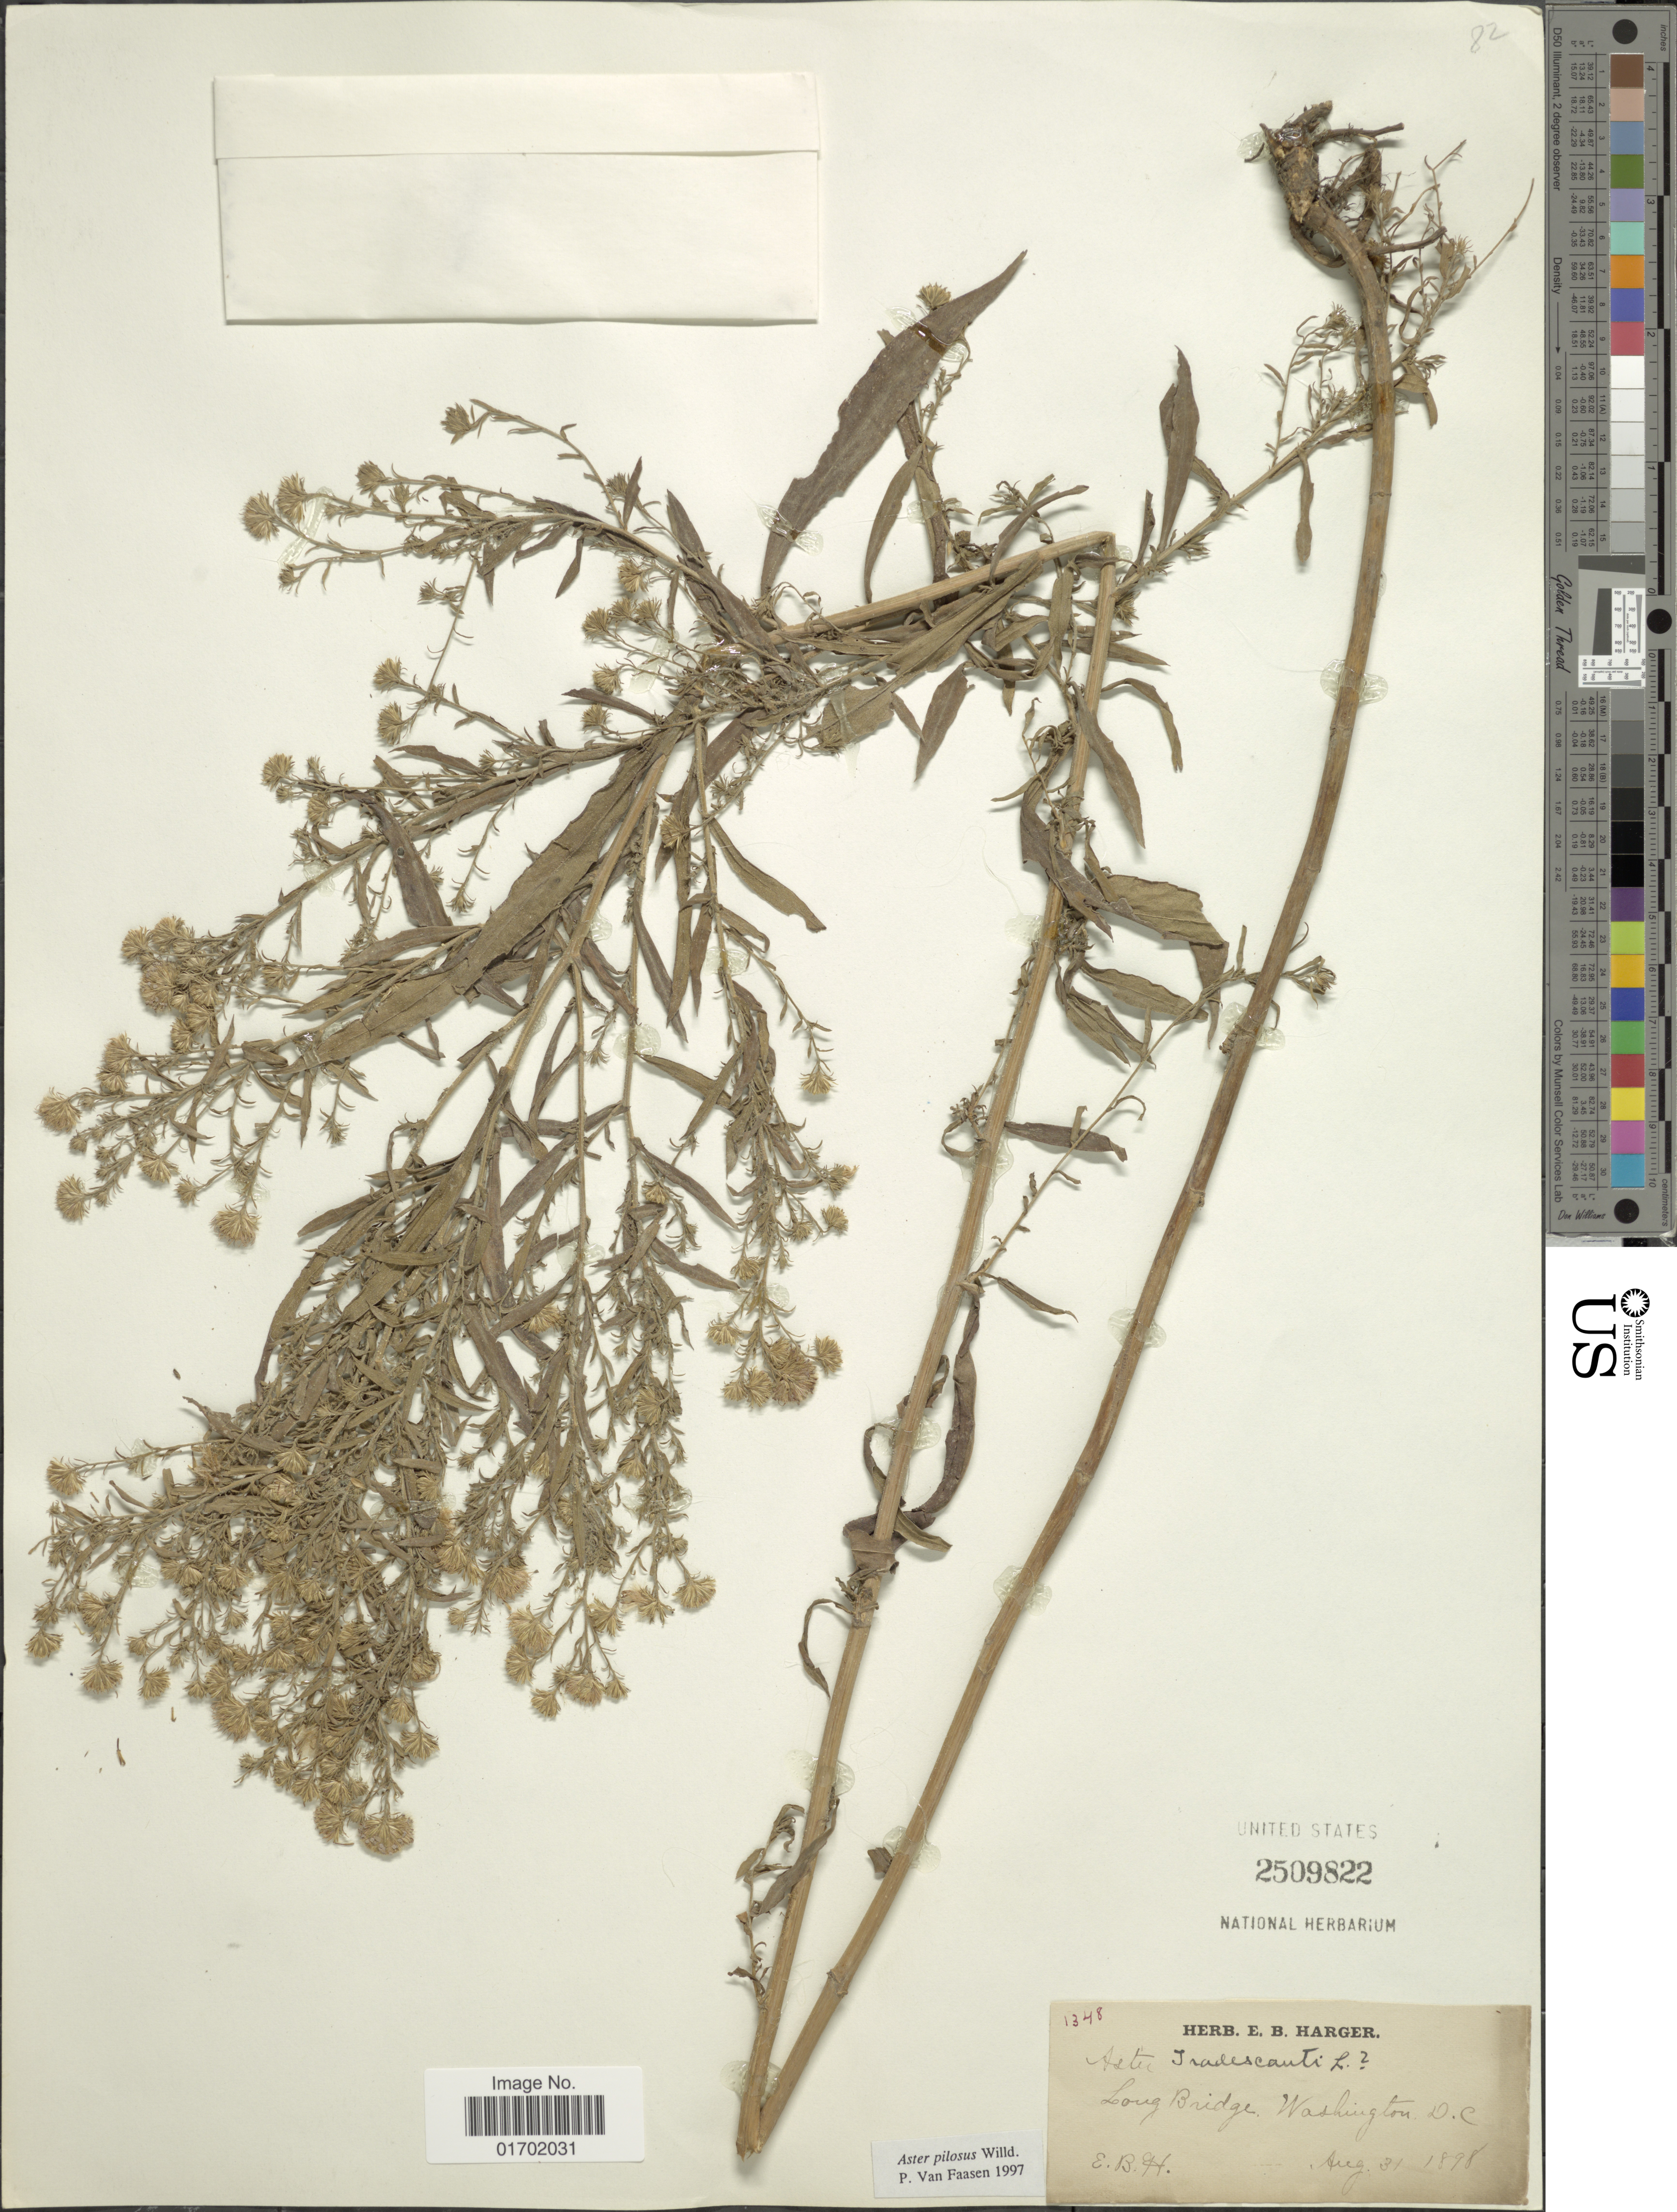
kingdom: Plantae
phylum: Tracheophyta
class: Magnoliopsida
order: Asterales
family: Asteraceae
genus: Symphyotrichum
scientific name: Symphyotrichum pilosum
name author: (Willd.) G.L. Nesom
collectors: E. B. Harger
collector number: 1348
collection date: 1898-08-31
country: United States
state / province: District of Columbia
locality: Long Bridge, Washington D. C.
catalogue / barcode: US 2509822